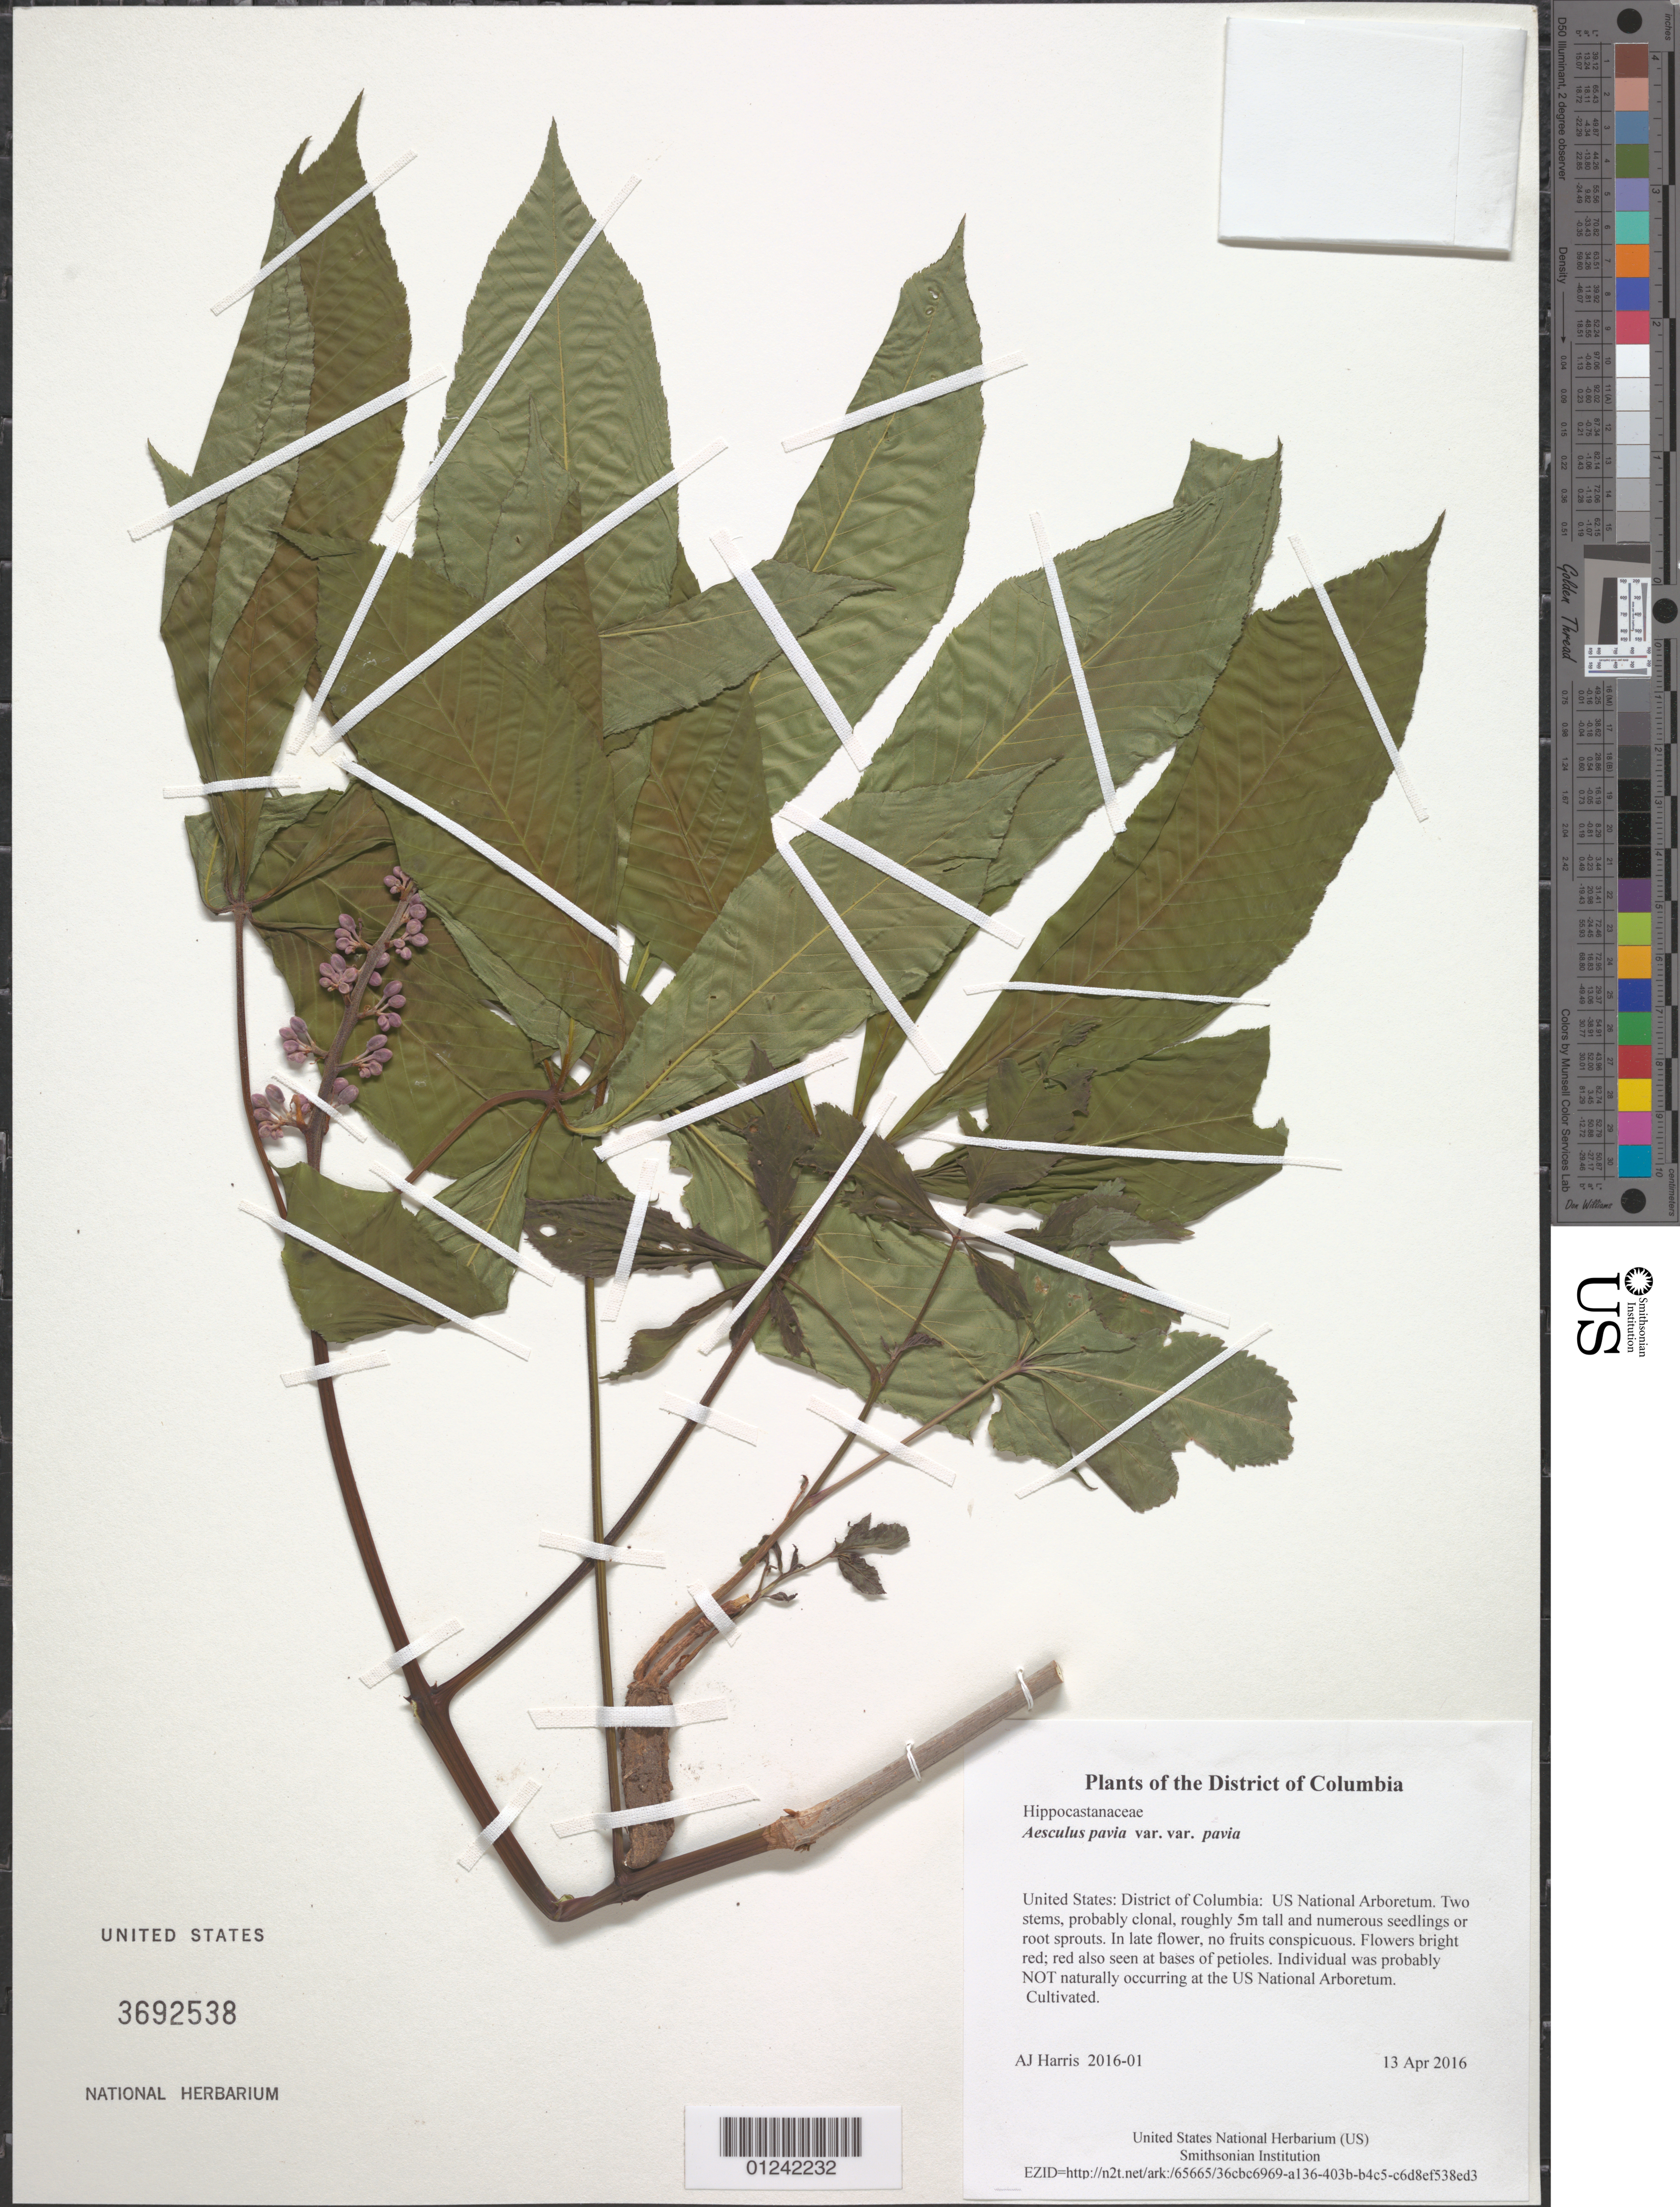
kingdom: Plantae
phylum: Tracheophyta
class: Magnoliopsida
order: Sapindales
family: Sapindaceae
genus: Aesculus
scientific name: Aesculus pavia var. pavia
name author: L.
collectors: A. J. Harris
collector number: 2016-01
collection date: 2016-04-13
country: United States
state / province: District of Columbia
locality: US National Arboretum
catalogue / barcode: US 3692538